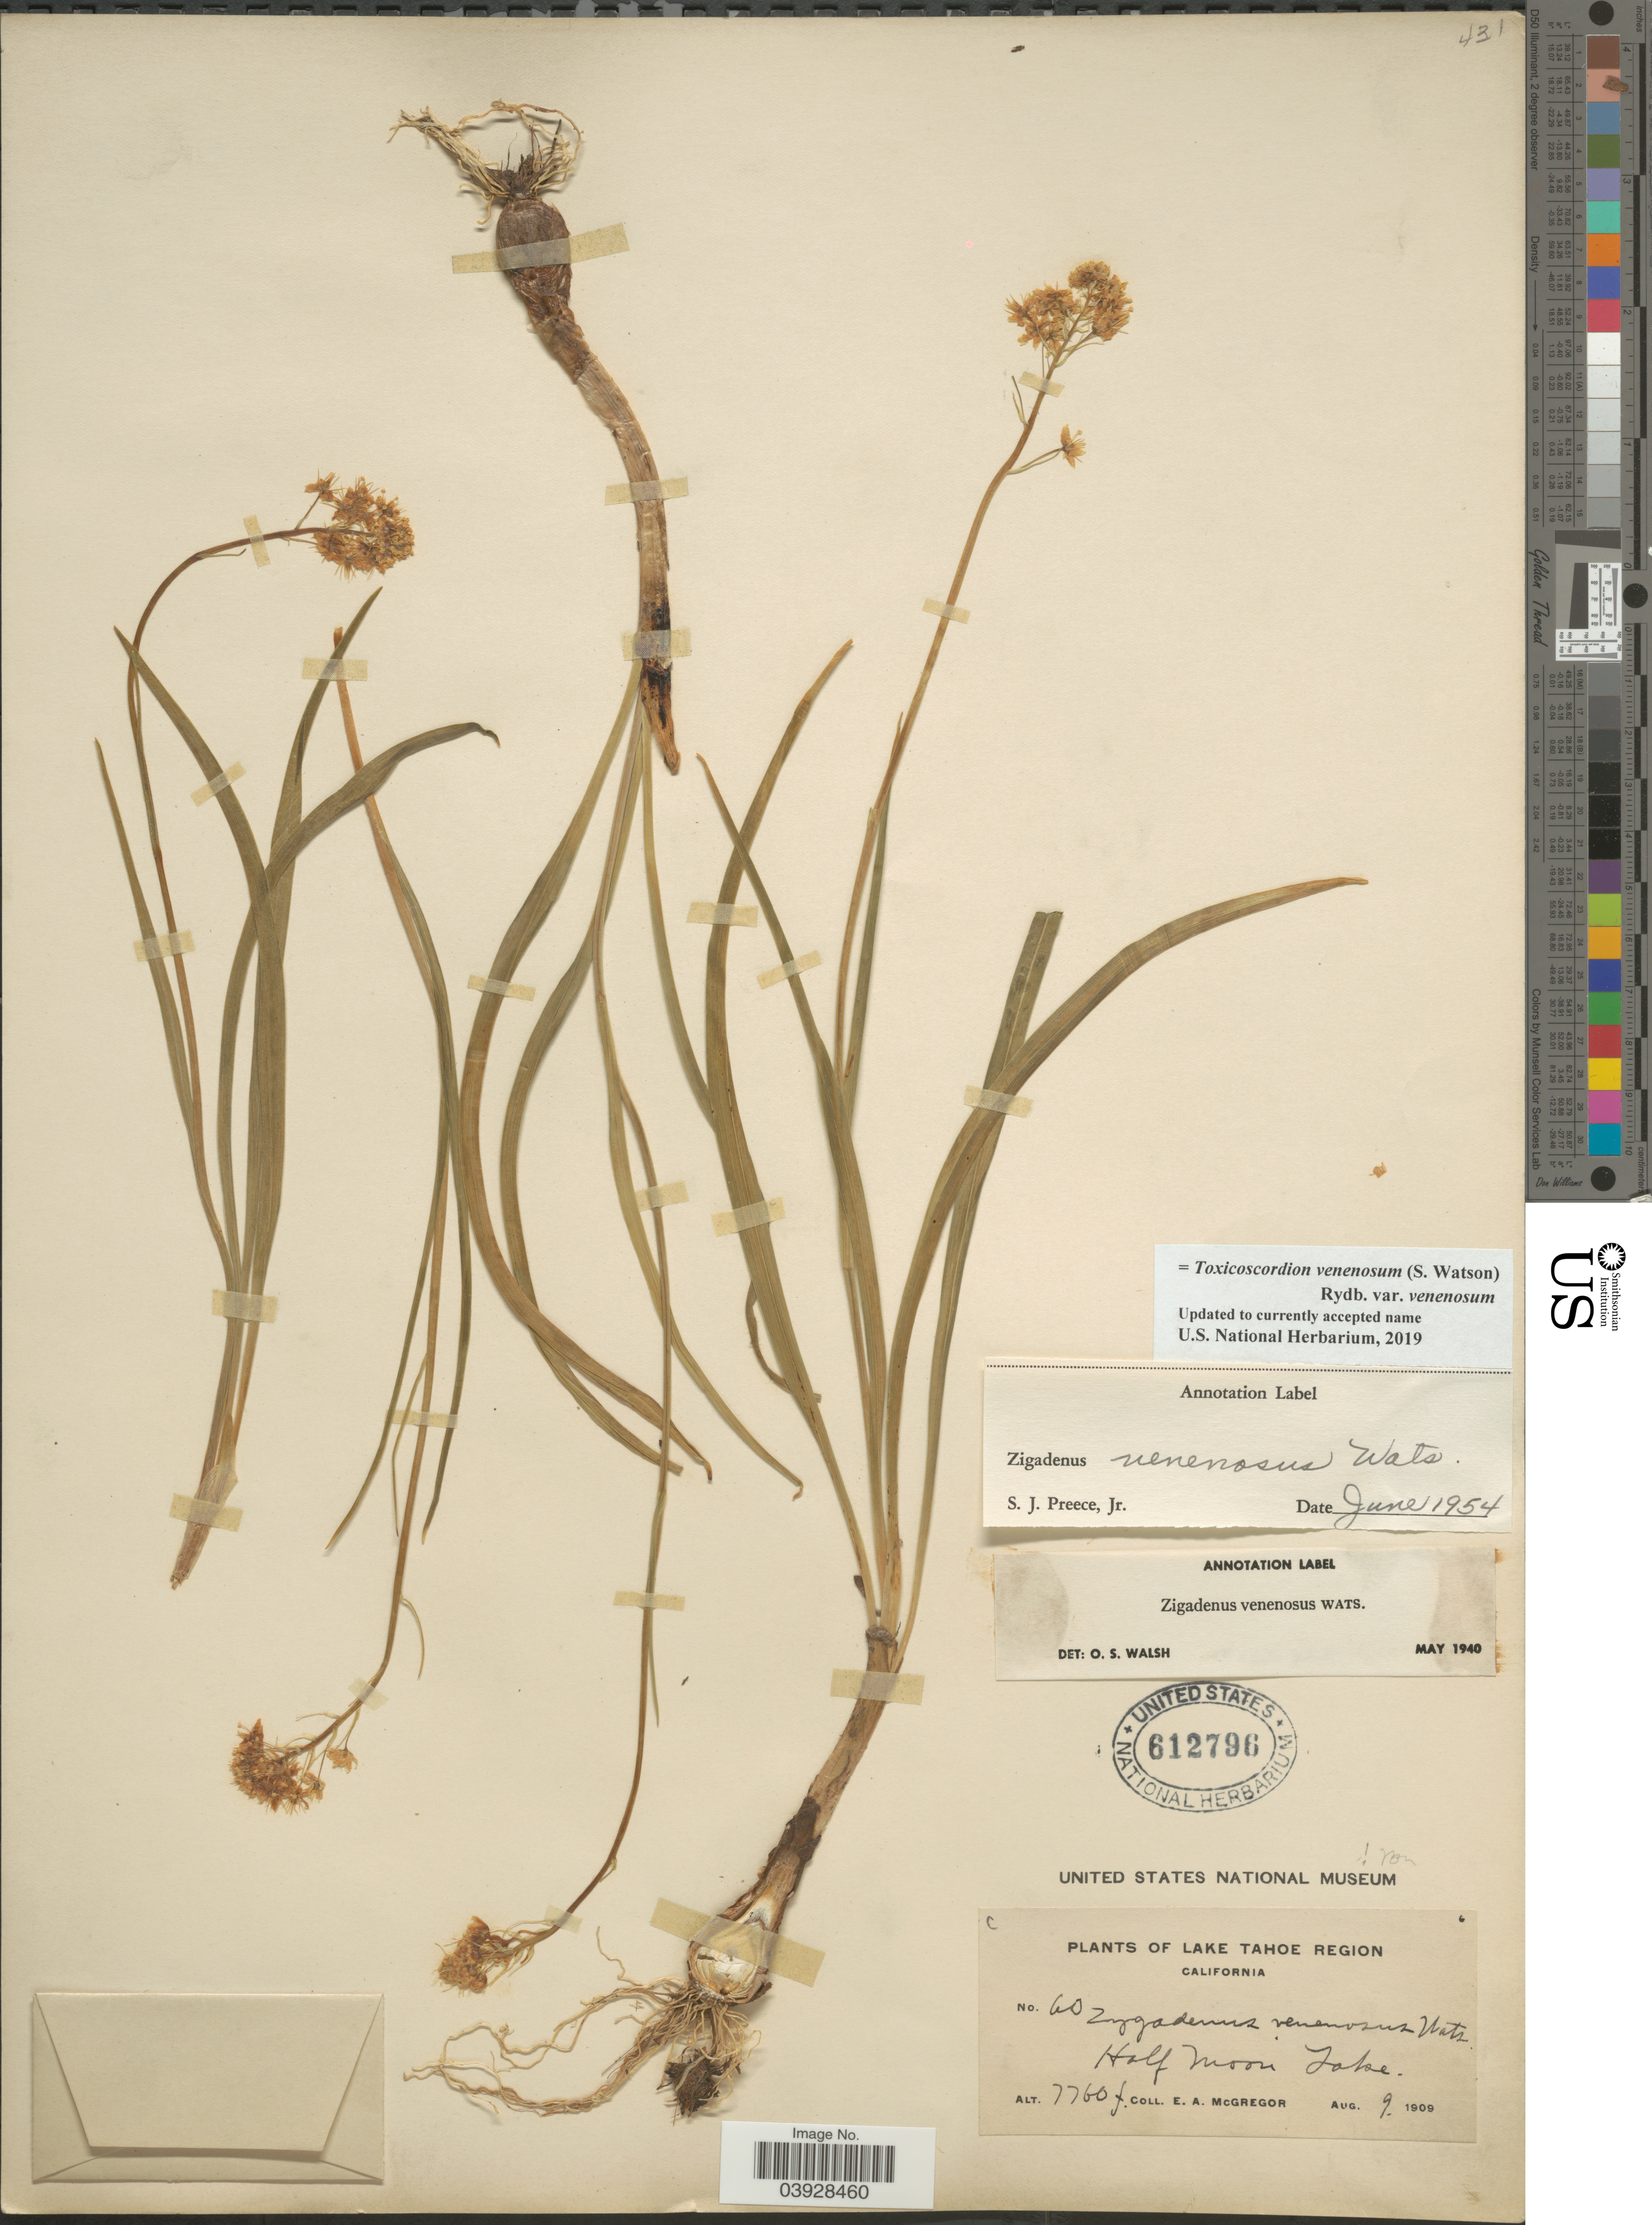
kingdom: Plantae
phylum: Tracheophyta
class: Liliopsida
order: Liliales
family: Melanthiaceae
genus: Toxicoscordion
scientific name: Toxicoscordion venenosum var. gramineum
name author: (Rydb.) Brasher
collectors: E. A. McGregor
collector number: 60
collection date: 1909-08-09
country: United States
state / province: California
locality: Lake Tahoe Region. Half Moon Lake.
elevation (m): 2365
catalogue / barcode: US 612796